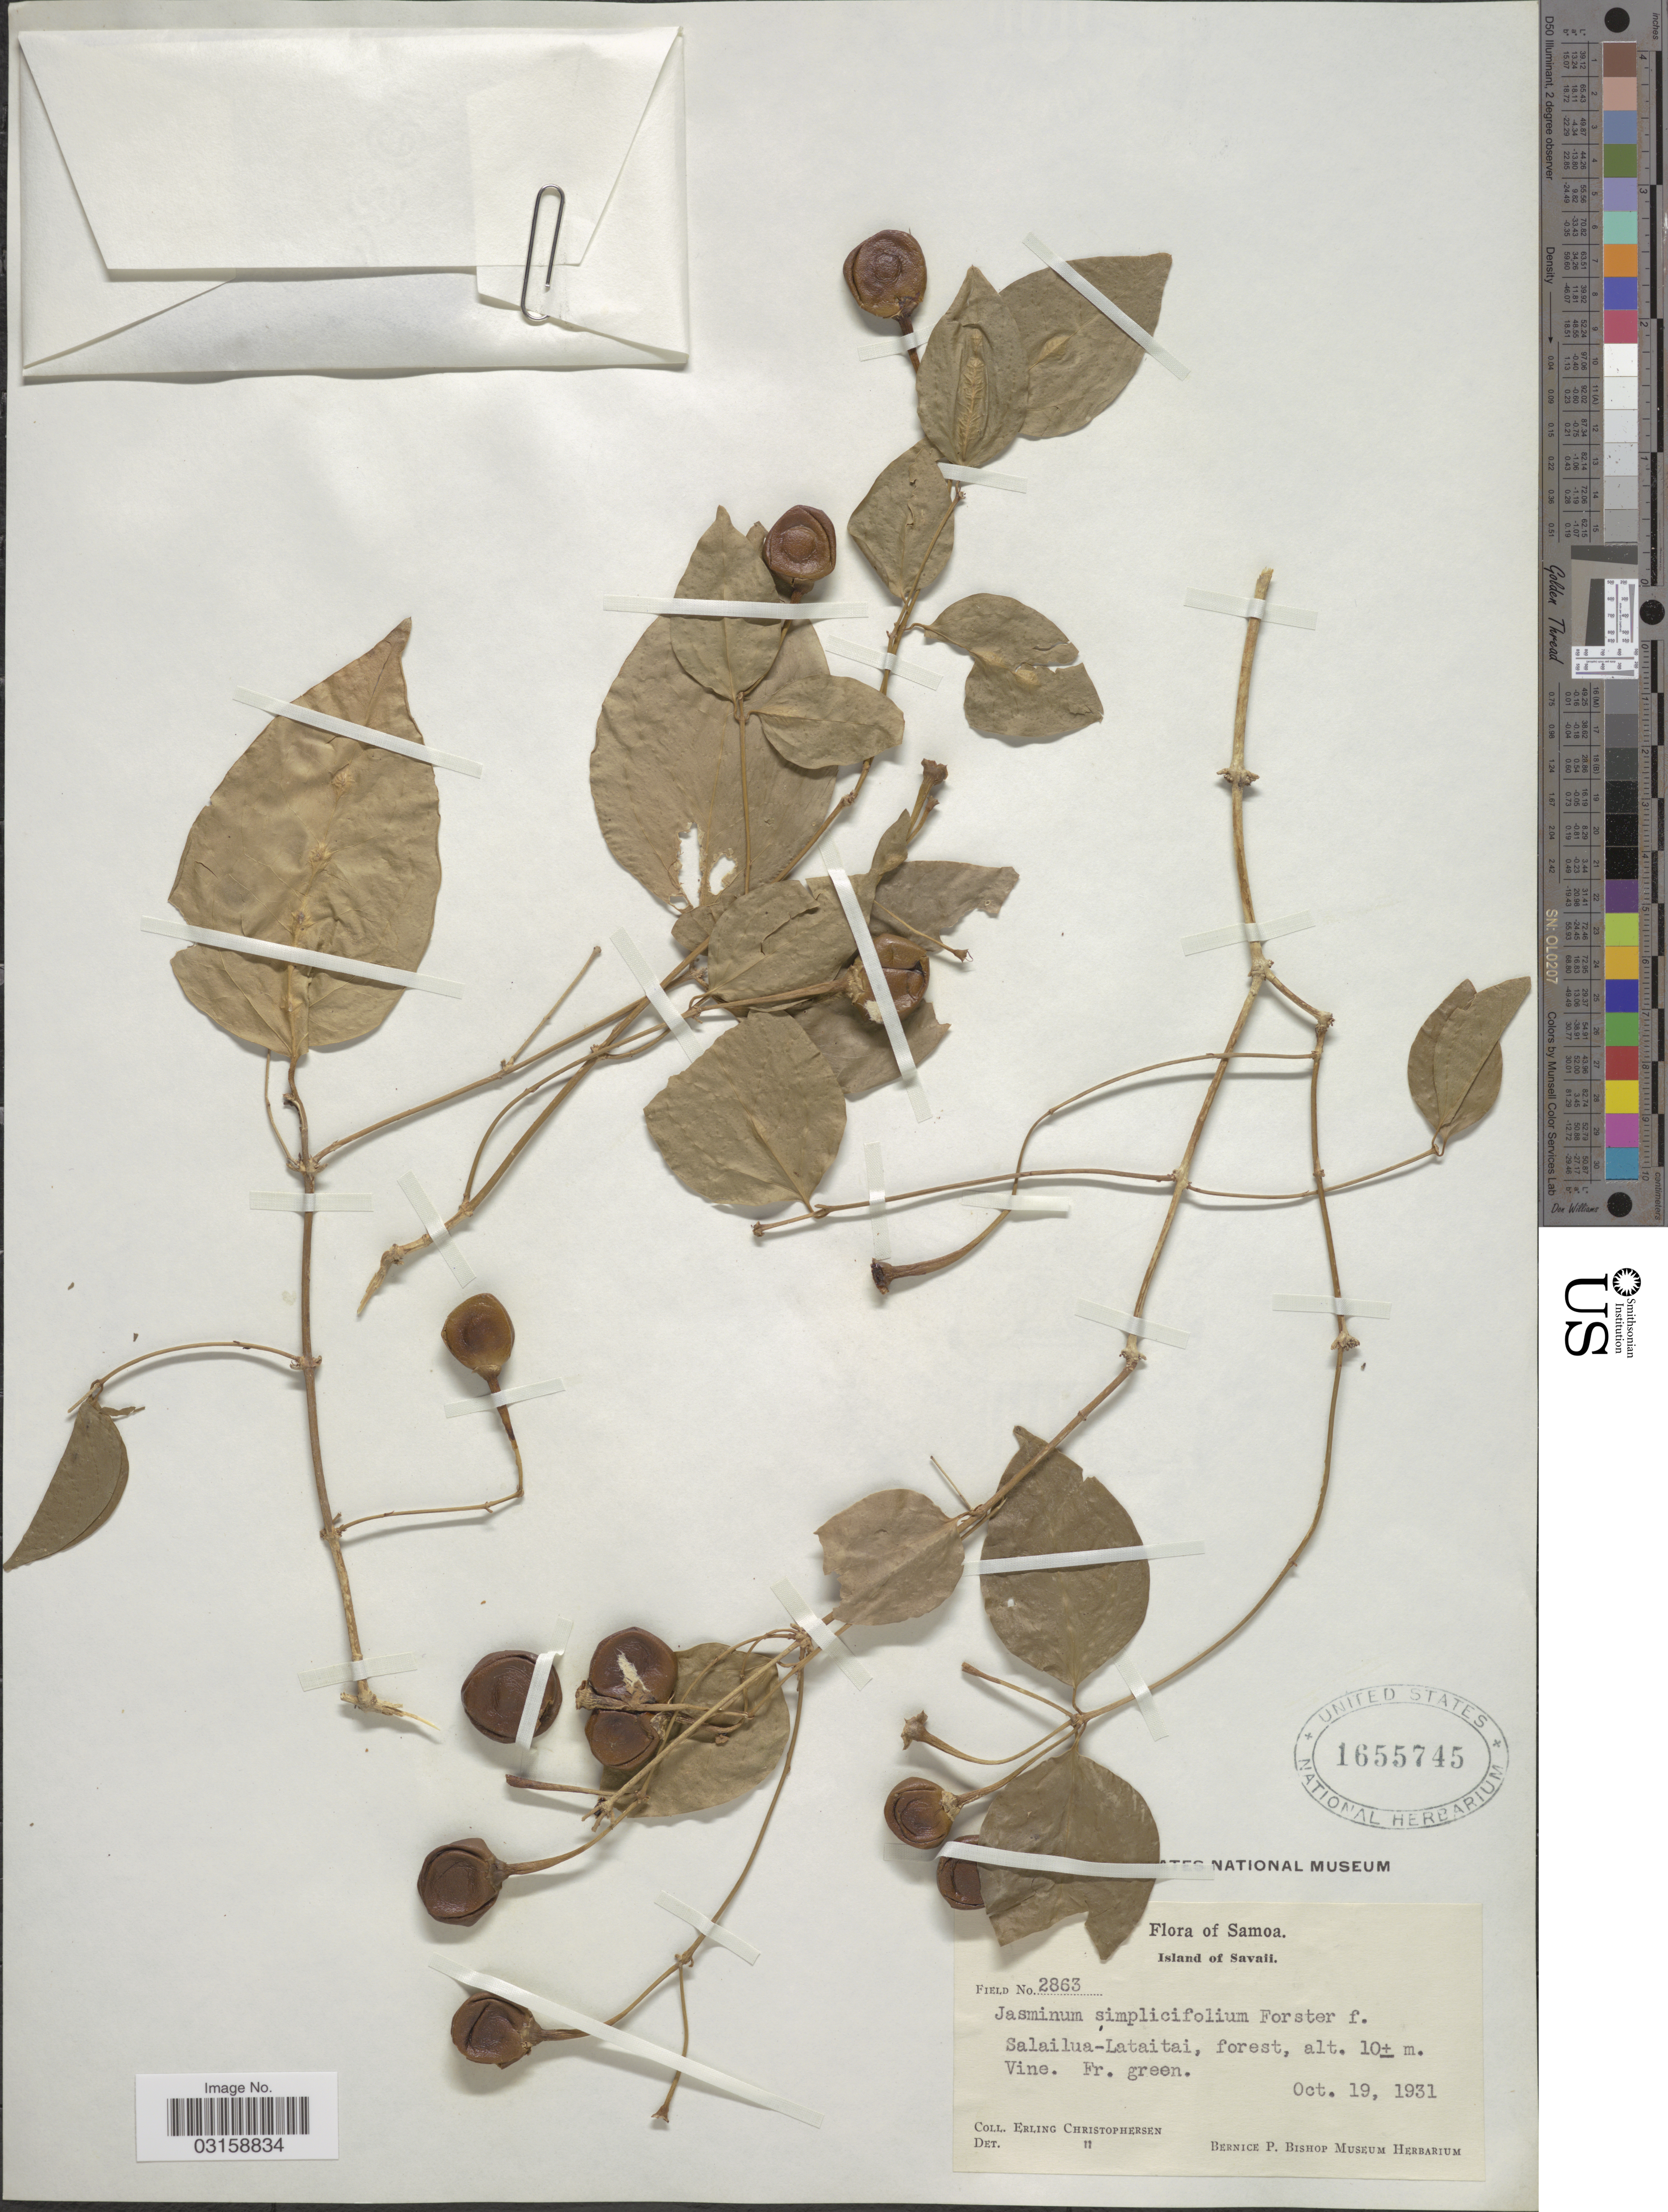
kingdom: Plantae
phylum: Tracheophyta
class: Magnoliopsida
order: Lamiales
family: Oleaceae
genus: Jasminum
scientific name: Jasminum simplicifolium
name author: G. Forst.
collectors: E. Christophersen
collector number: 2863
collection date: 1931-10-19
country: Samoa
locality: Samoa. Island of Savaii. Salailua-Lataitai.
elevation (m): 10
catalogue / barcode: US 1655745